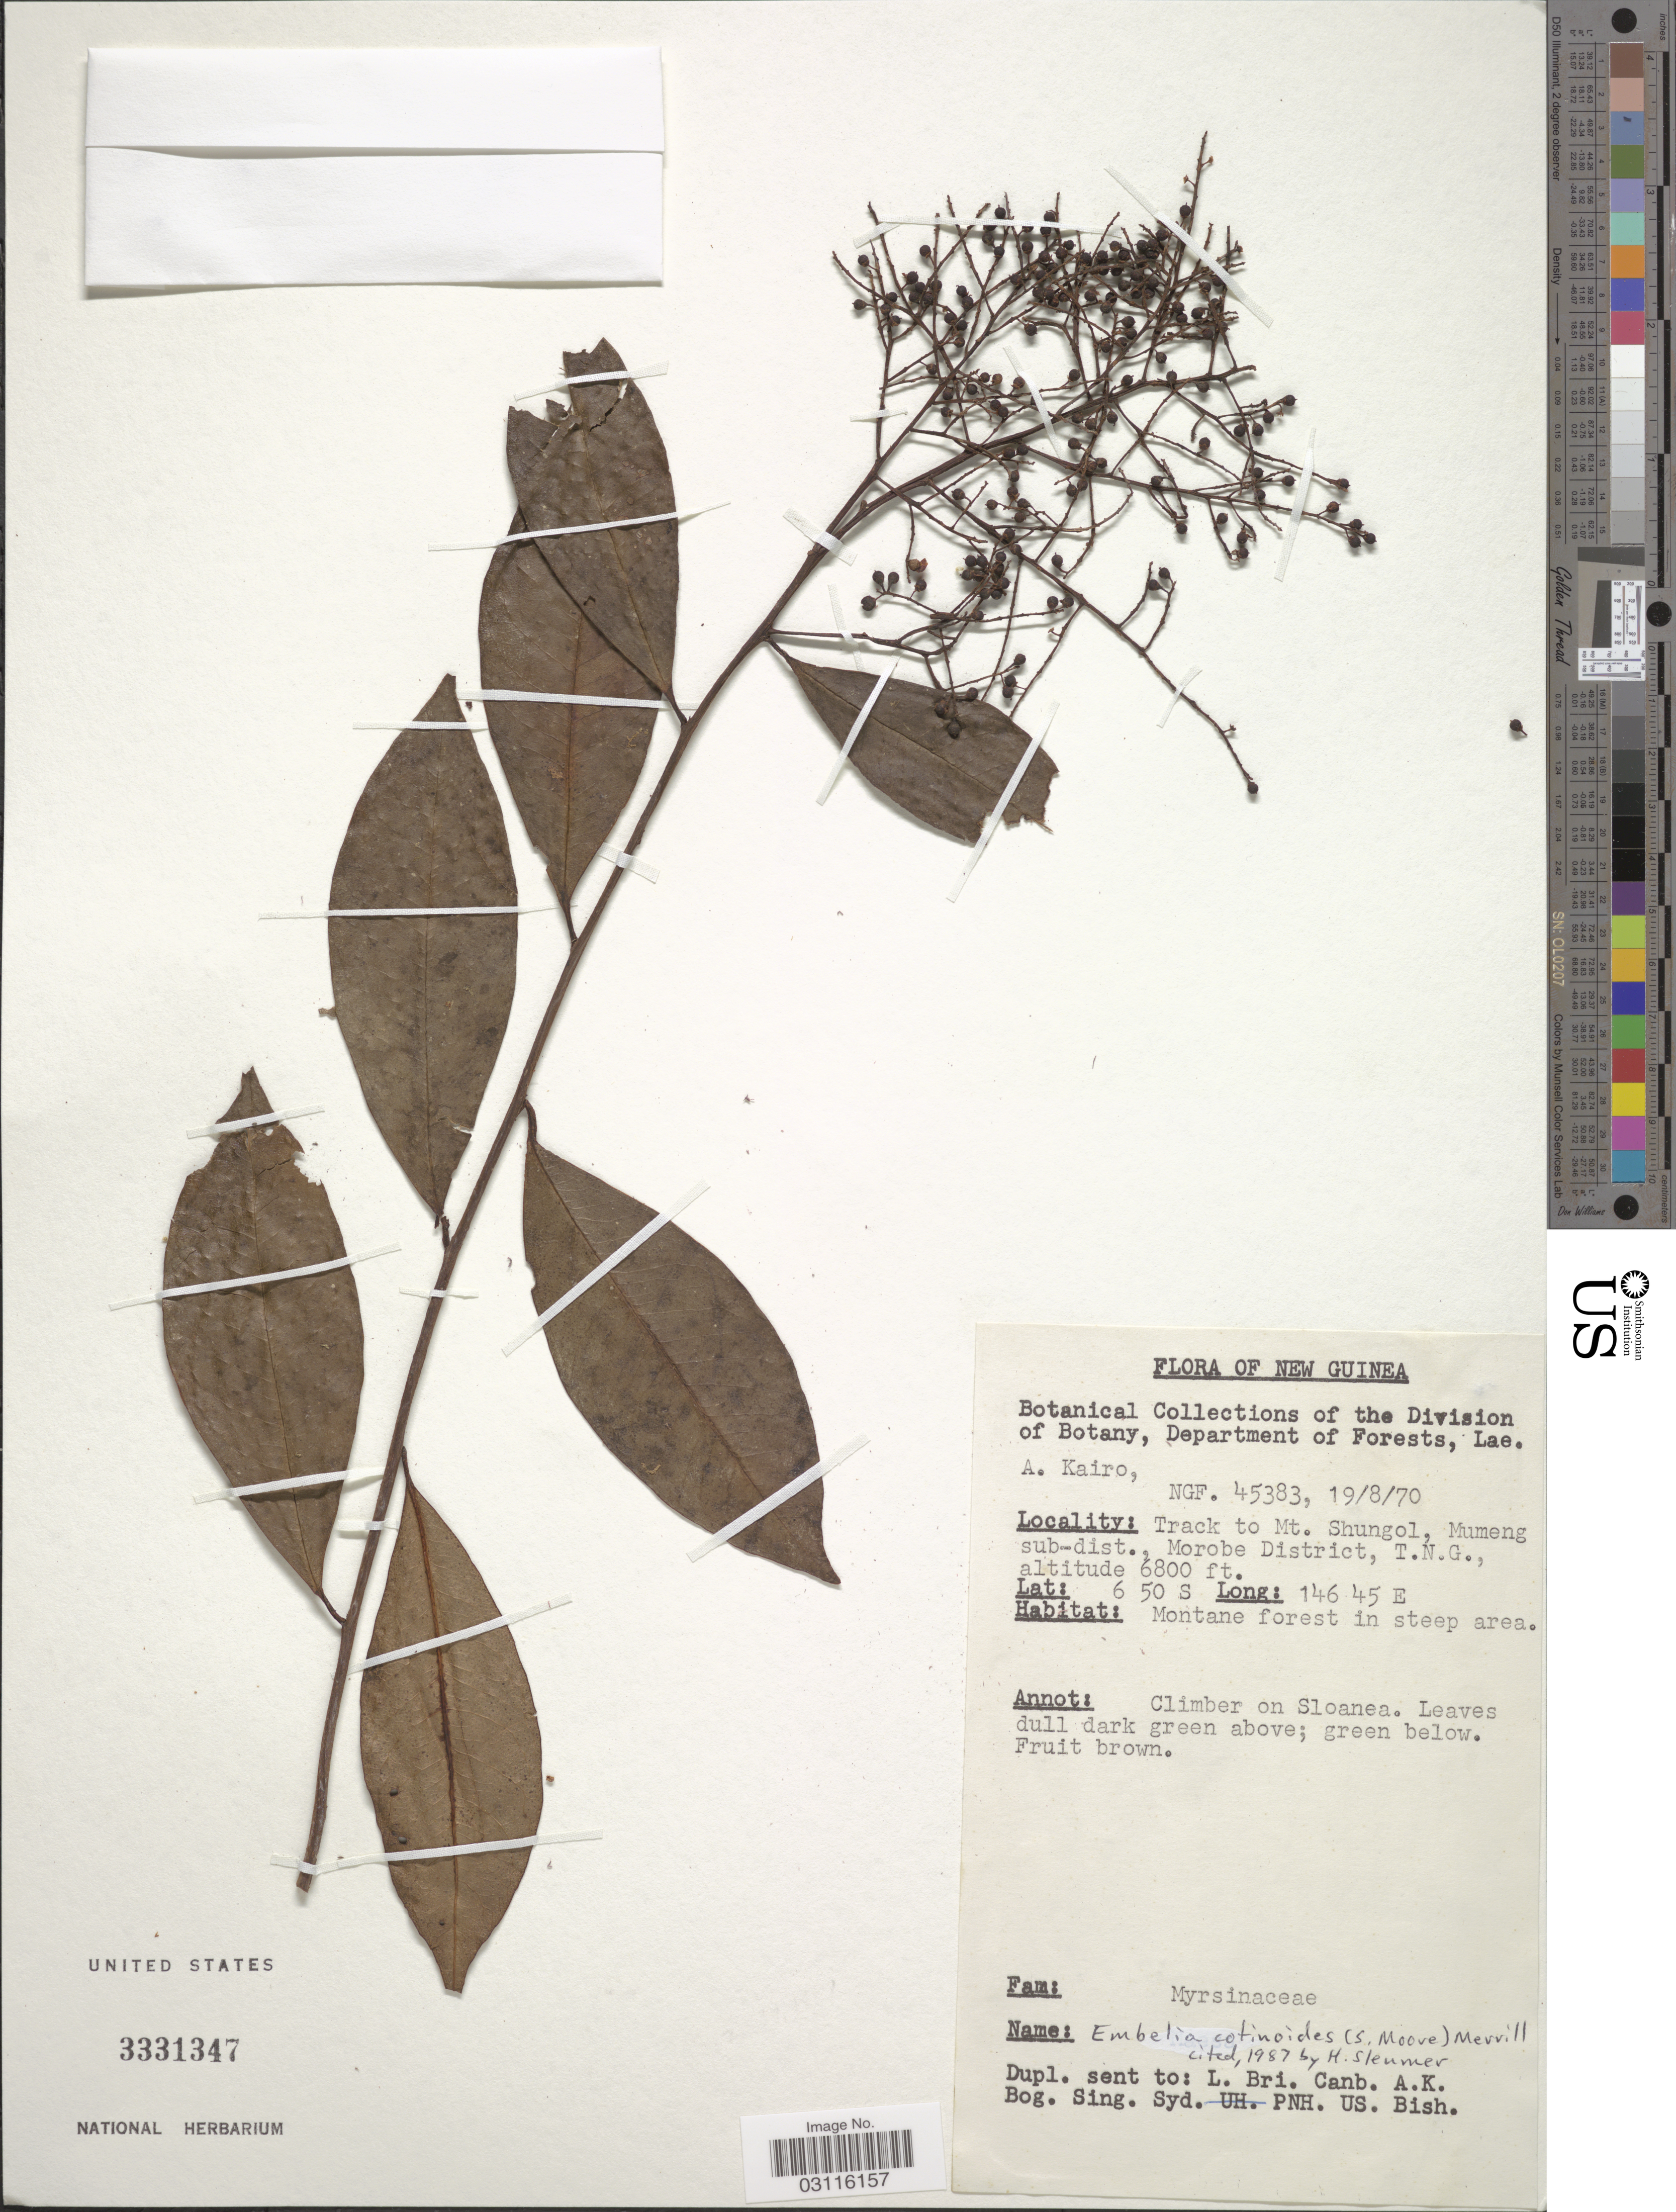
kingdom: Plantae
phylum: Tracheophyta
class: Magnoliopsida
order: Ericales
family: Primulaceae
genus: Embelia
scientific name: Embelia cotinoides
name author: (S. Moore) Merr.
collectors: A. Kairo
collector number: NGF 45383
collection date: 1970-08-19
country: Papua New Guinea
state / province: Morobe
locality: New Guinea. Track to Mt. Shungol, Mumeng sub-dist., Morobe District, T. N. G.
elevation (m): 2073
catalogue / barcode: US 3331347